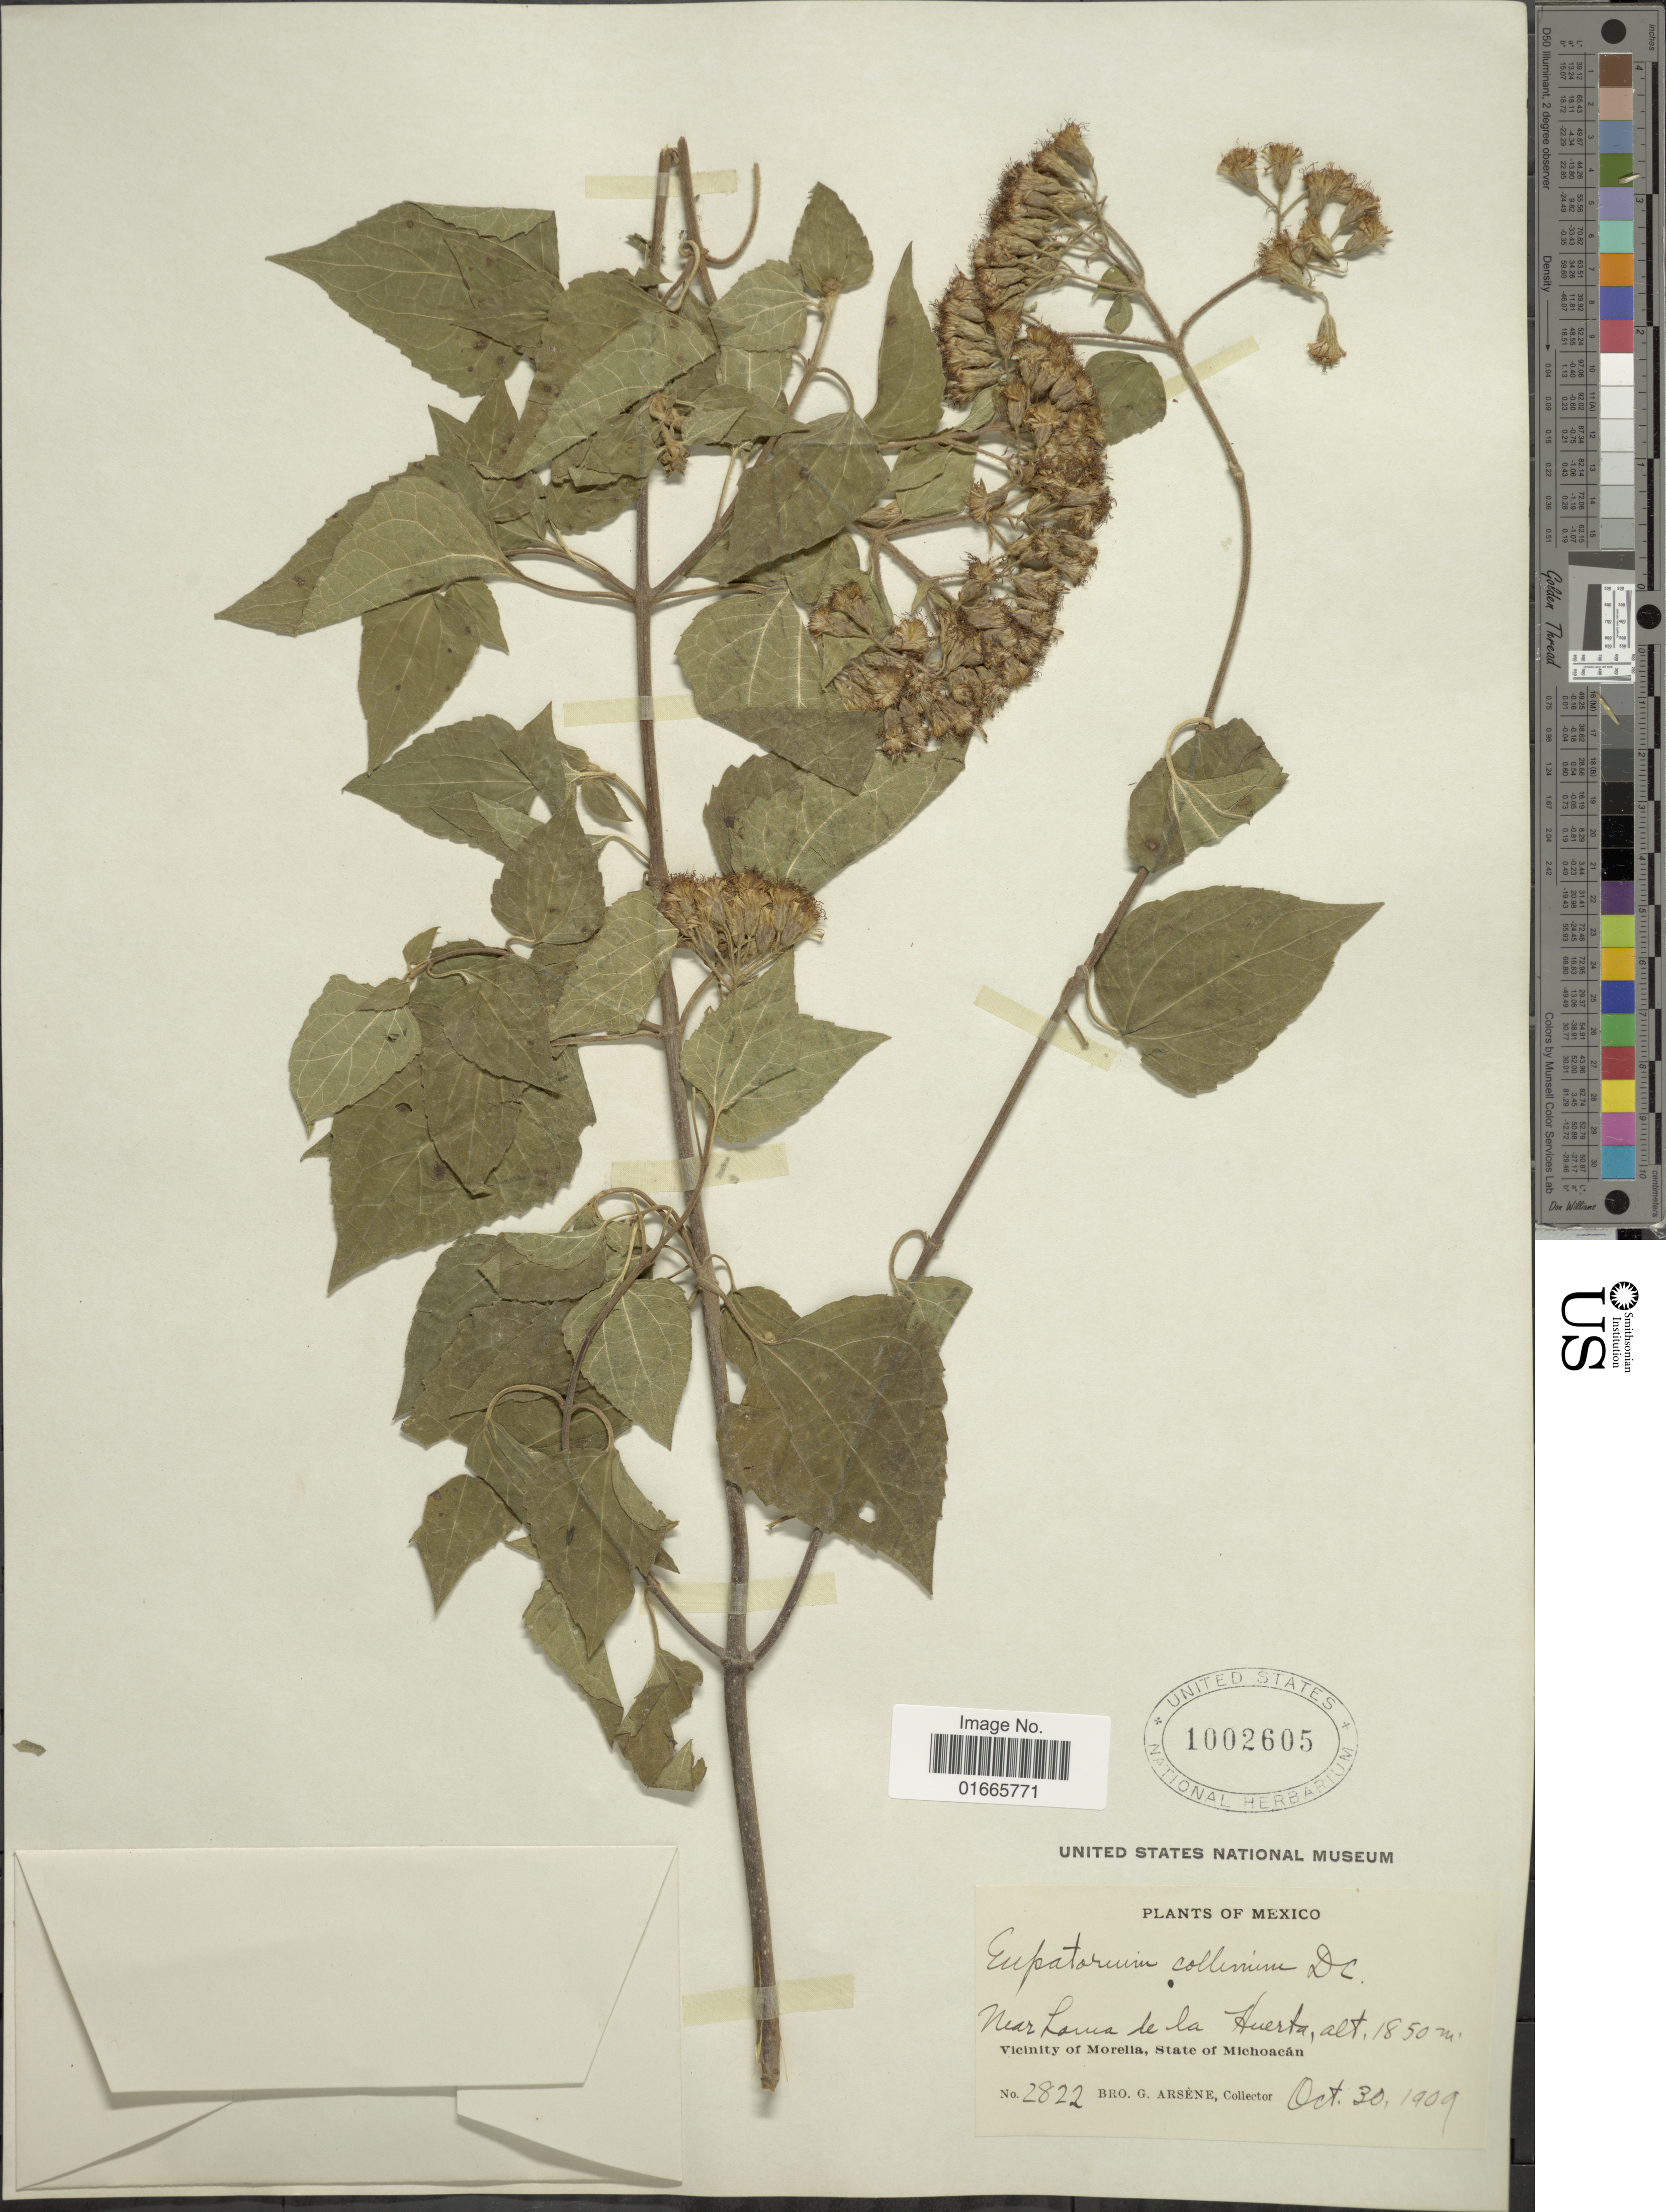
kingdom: Plantae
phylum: Tracheophyta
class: Magnoliopsida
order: Asterales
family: Asteraceae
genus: Chromolaena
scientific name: Chromolaena collina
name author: (DC.) R.M. King & H. Rob.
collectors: Bro. G. Arsène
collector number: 2822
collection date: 1909-10-30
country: Mexico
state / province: Michoacán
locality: Near Lawa de La Huerta, vicinity of Morelia, State of Michoacan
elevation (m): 1850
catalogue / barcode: US 1002605